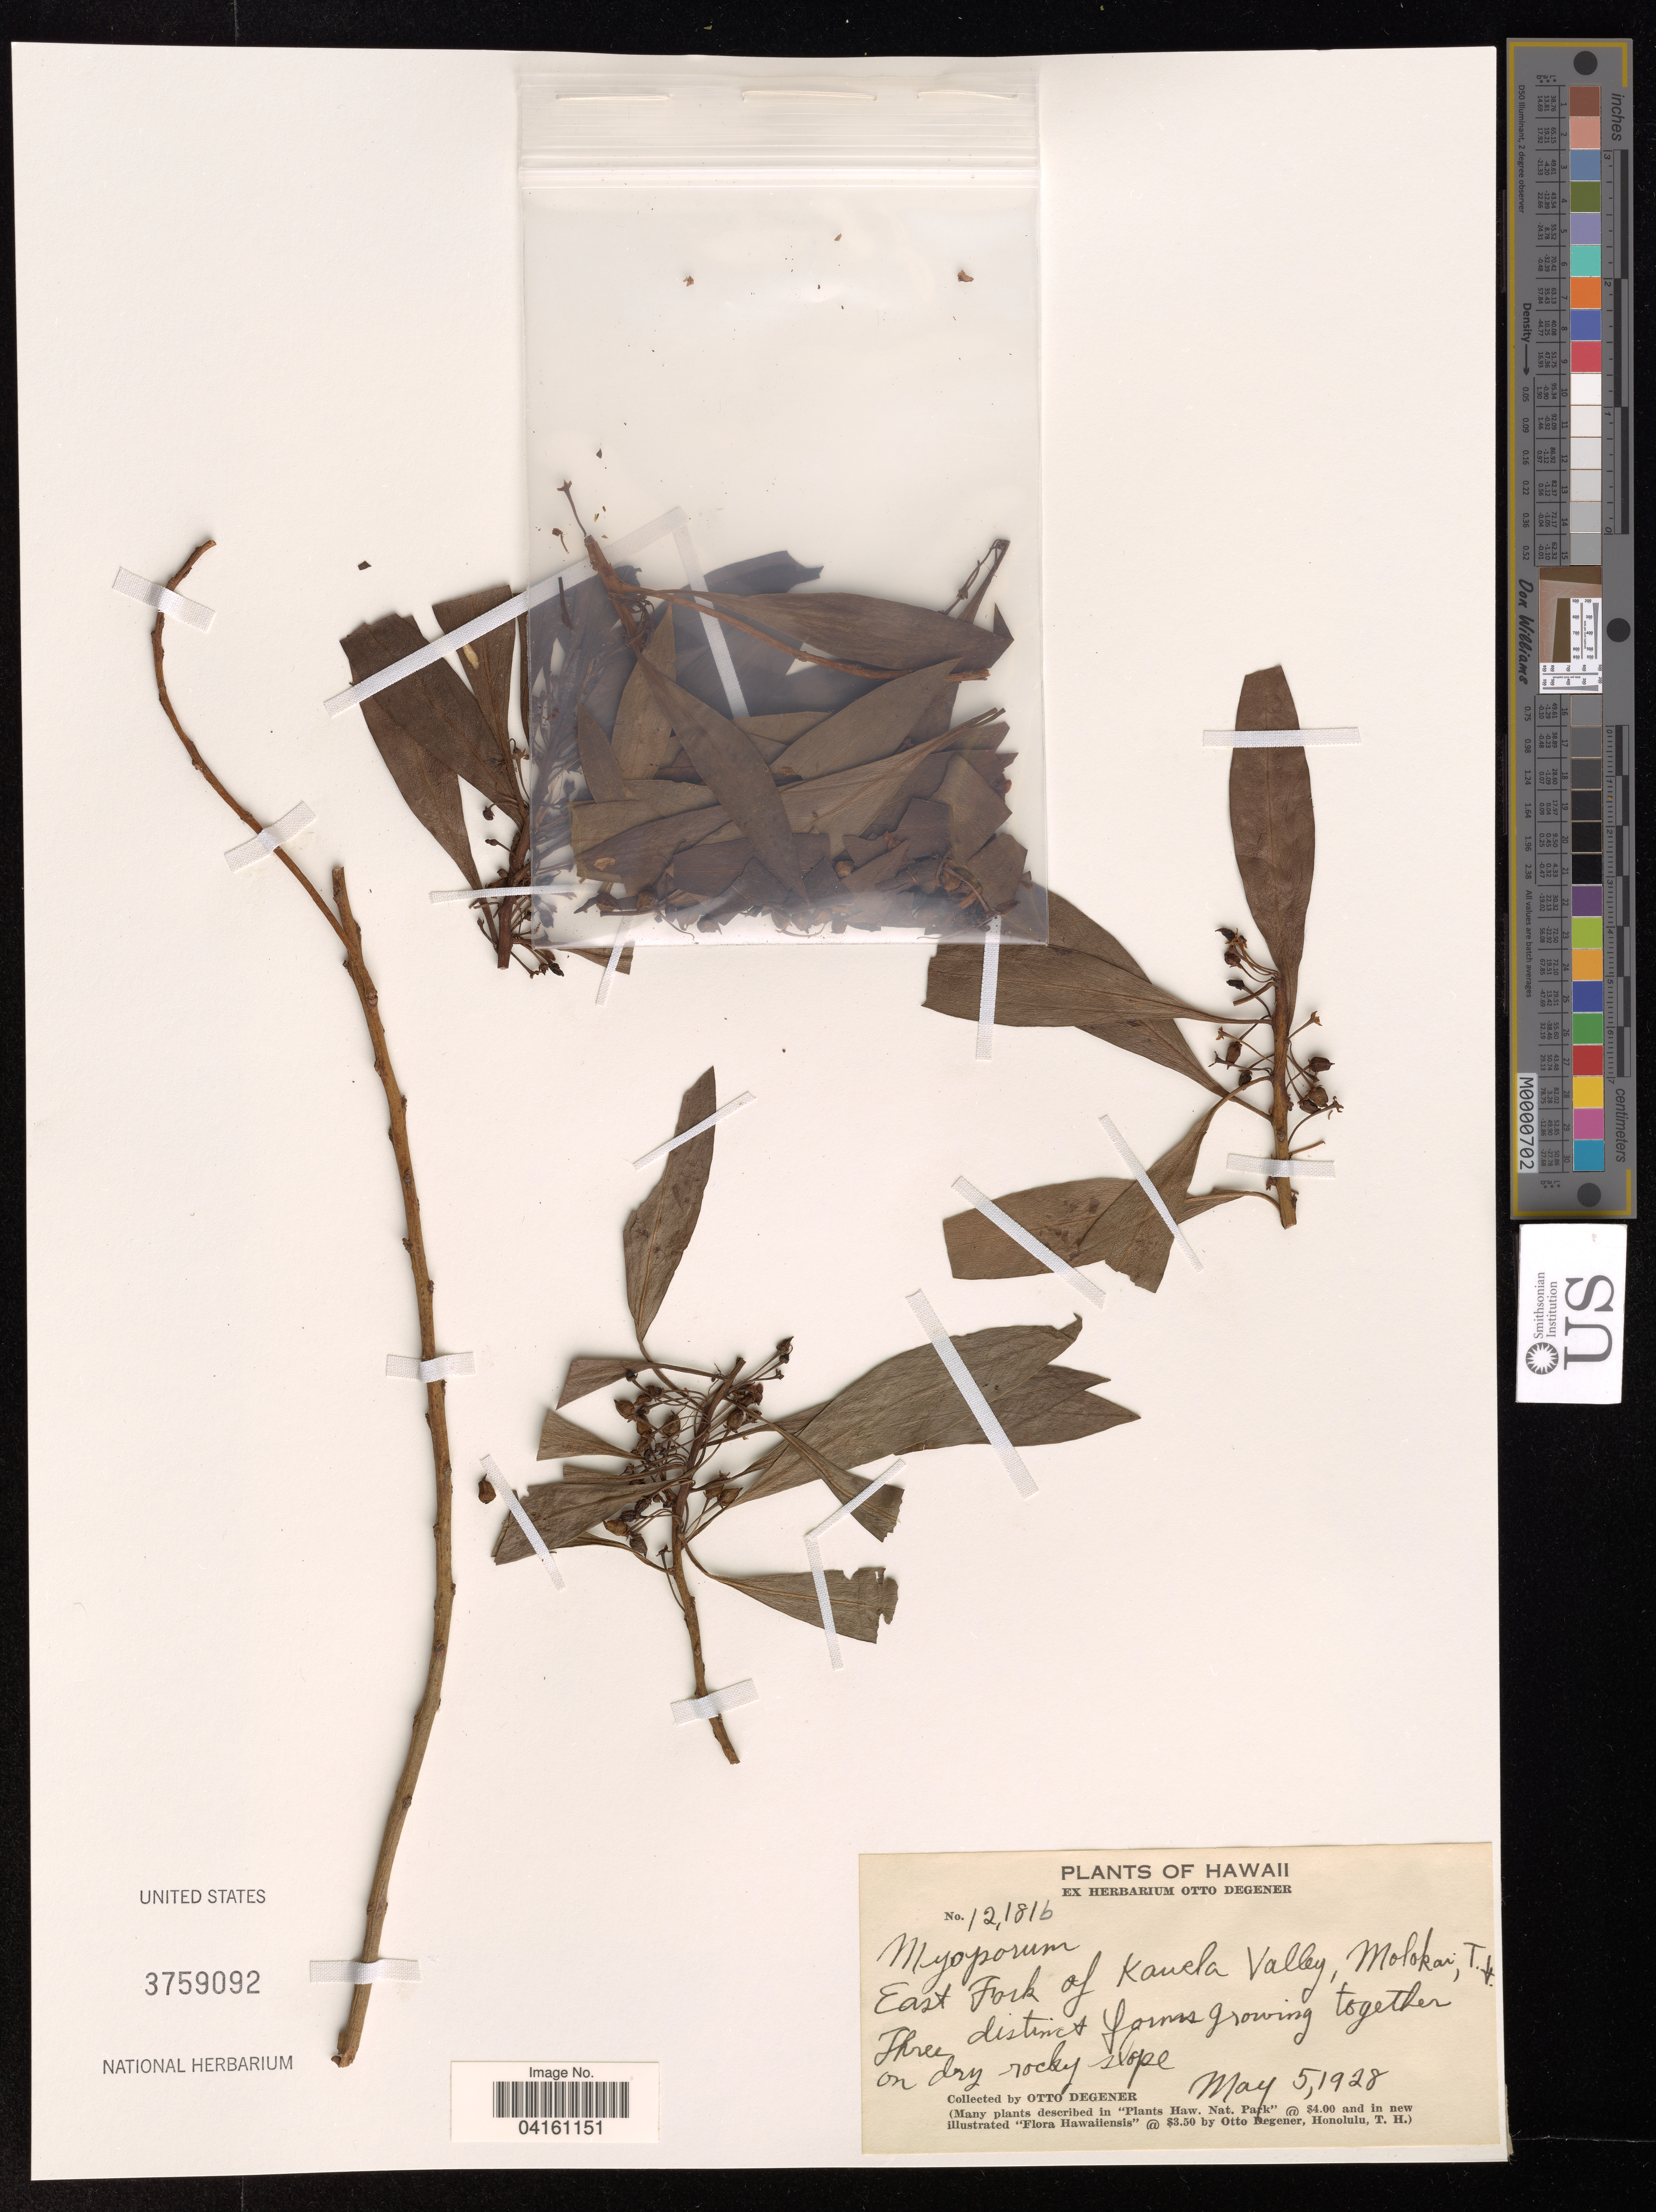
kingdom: Plantae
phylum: Tracheophyta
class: Magnoliopsida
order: Lamiales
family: Scrophulariaceae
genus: Myoporum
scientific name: Myoporum sandwicense subsp. sandwicense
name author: A. Gray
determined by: Kennedy, B.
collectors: O. Degener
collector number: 12,1816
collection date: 1928-05-05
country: United States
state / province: Hawaii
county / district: Maui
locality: East Fork of Kauela Valley, Molokai, T.H*.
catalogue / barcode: US 3759092